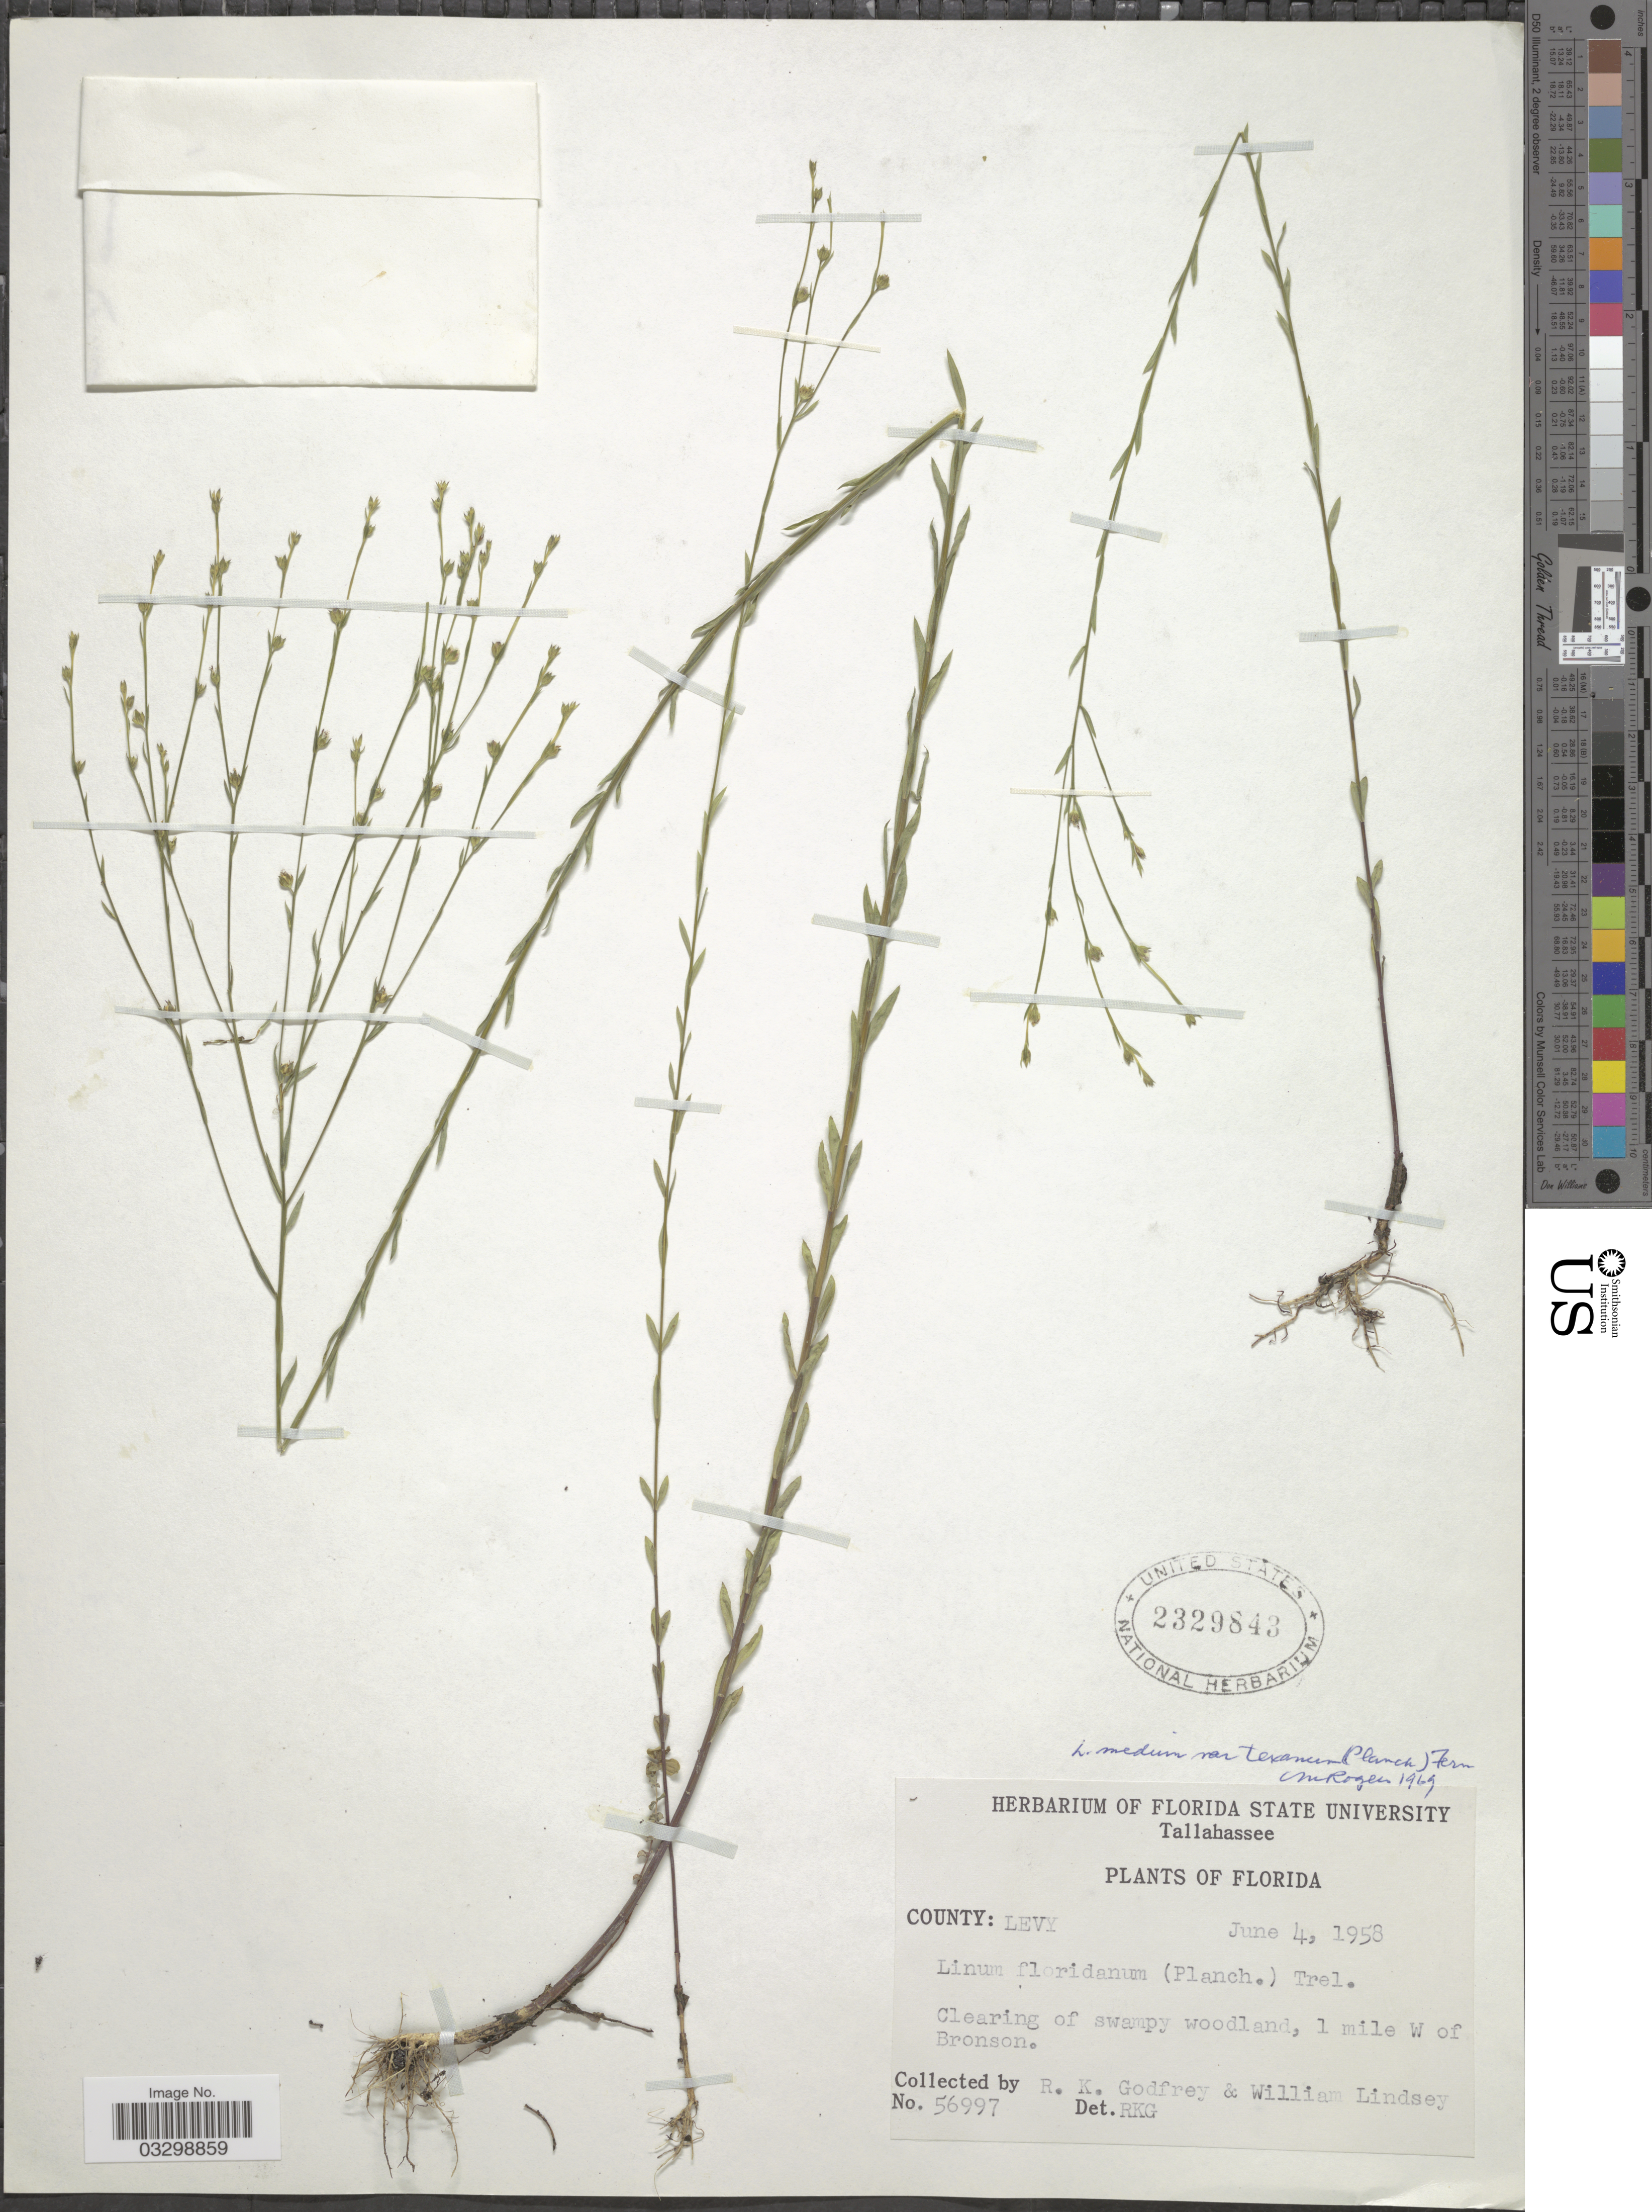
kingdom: Plantae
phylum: Tracheophyta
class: Magnoliopsida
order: Malpighiales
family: Linaceae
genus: Linum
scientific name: Linum medium var. texanum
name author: (Planch.) Fernald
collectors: R. K. Godfrey & W. Lindsey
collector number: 56997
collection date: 1958-06-04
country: United States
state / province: Florida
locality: County: Levy, Clearing of swampy woodland, 1 mile W of Bronson.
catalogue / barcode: US 2329843